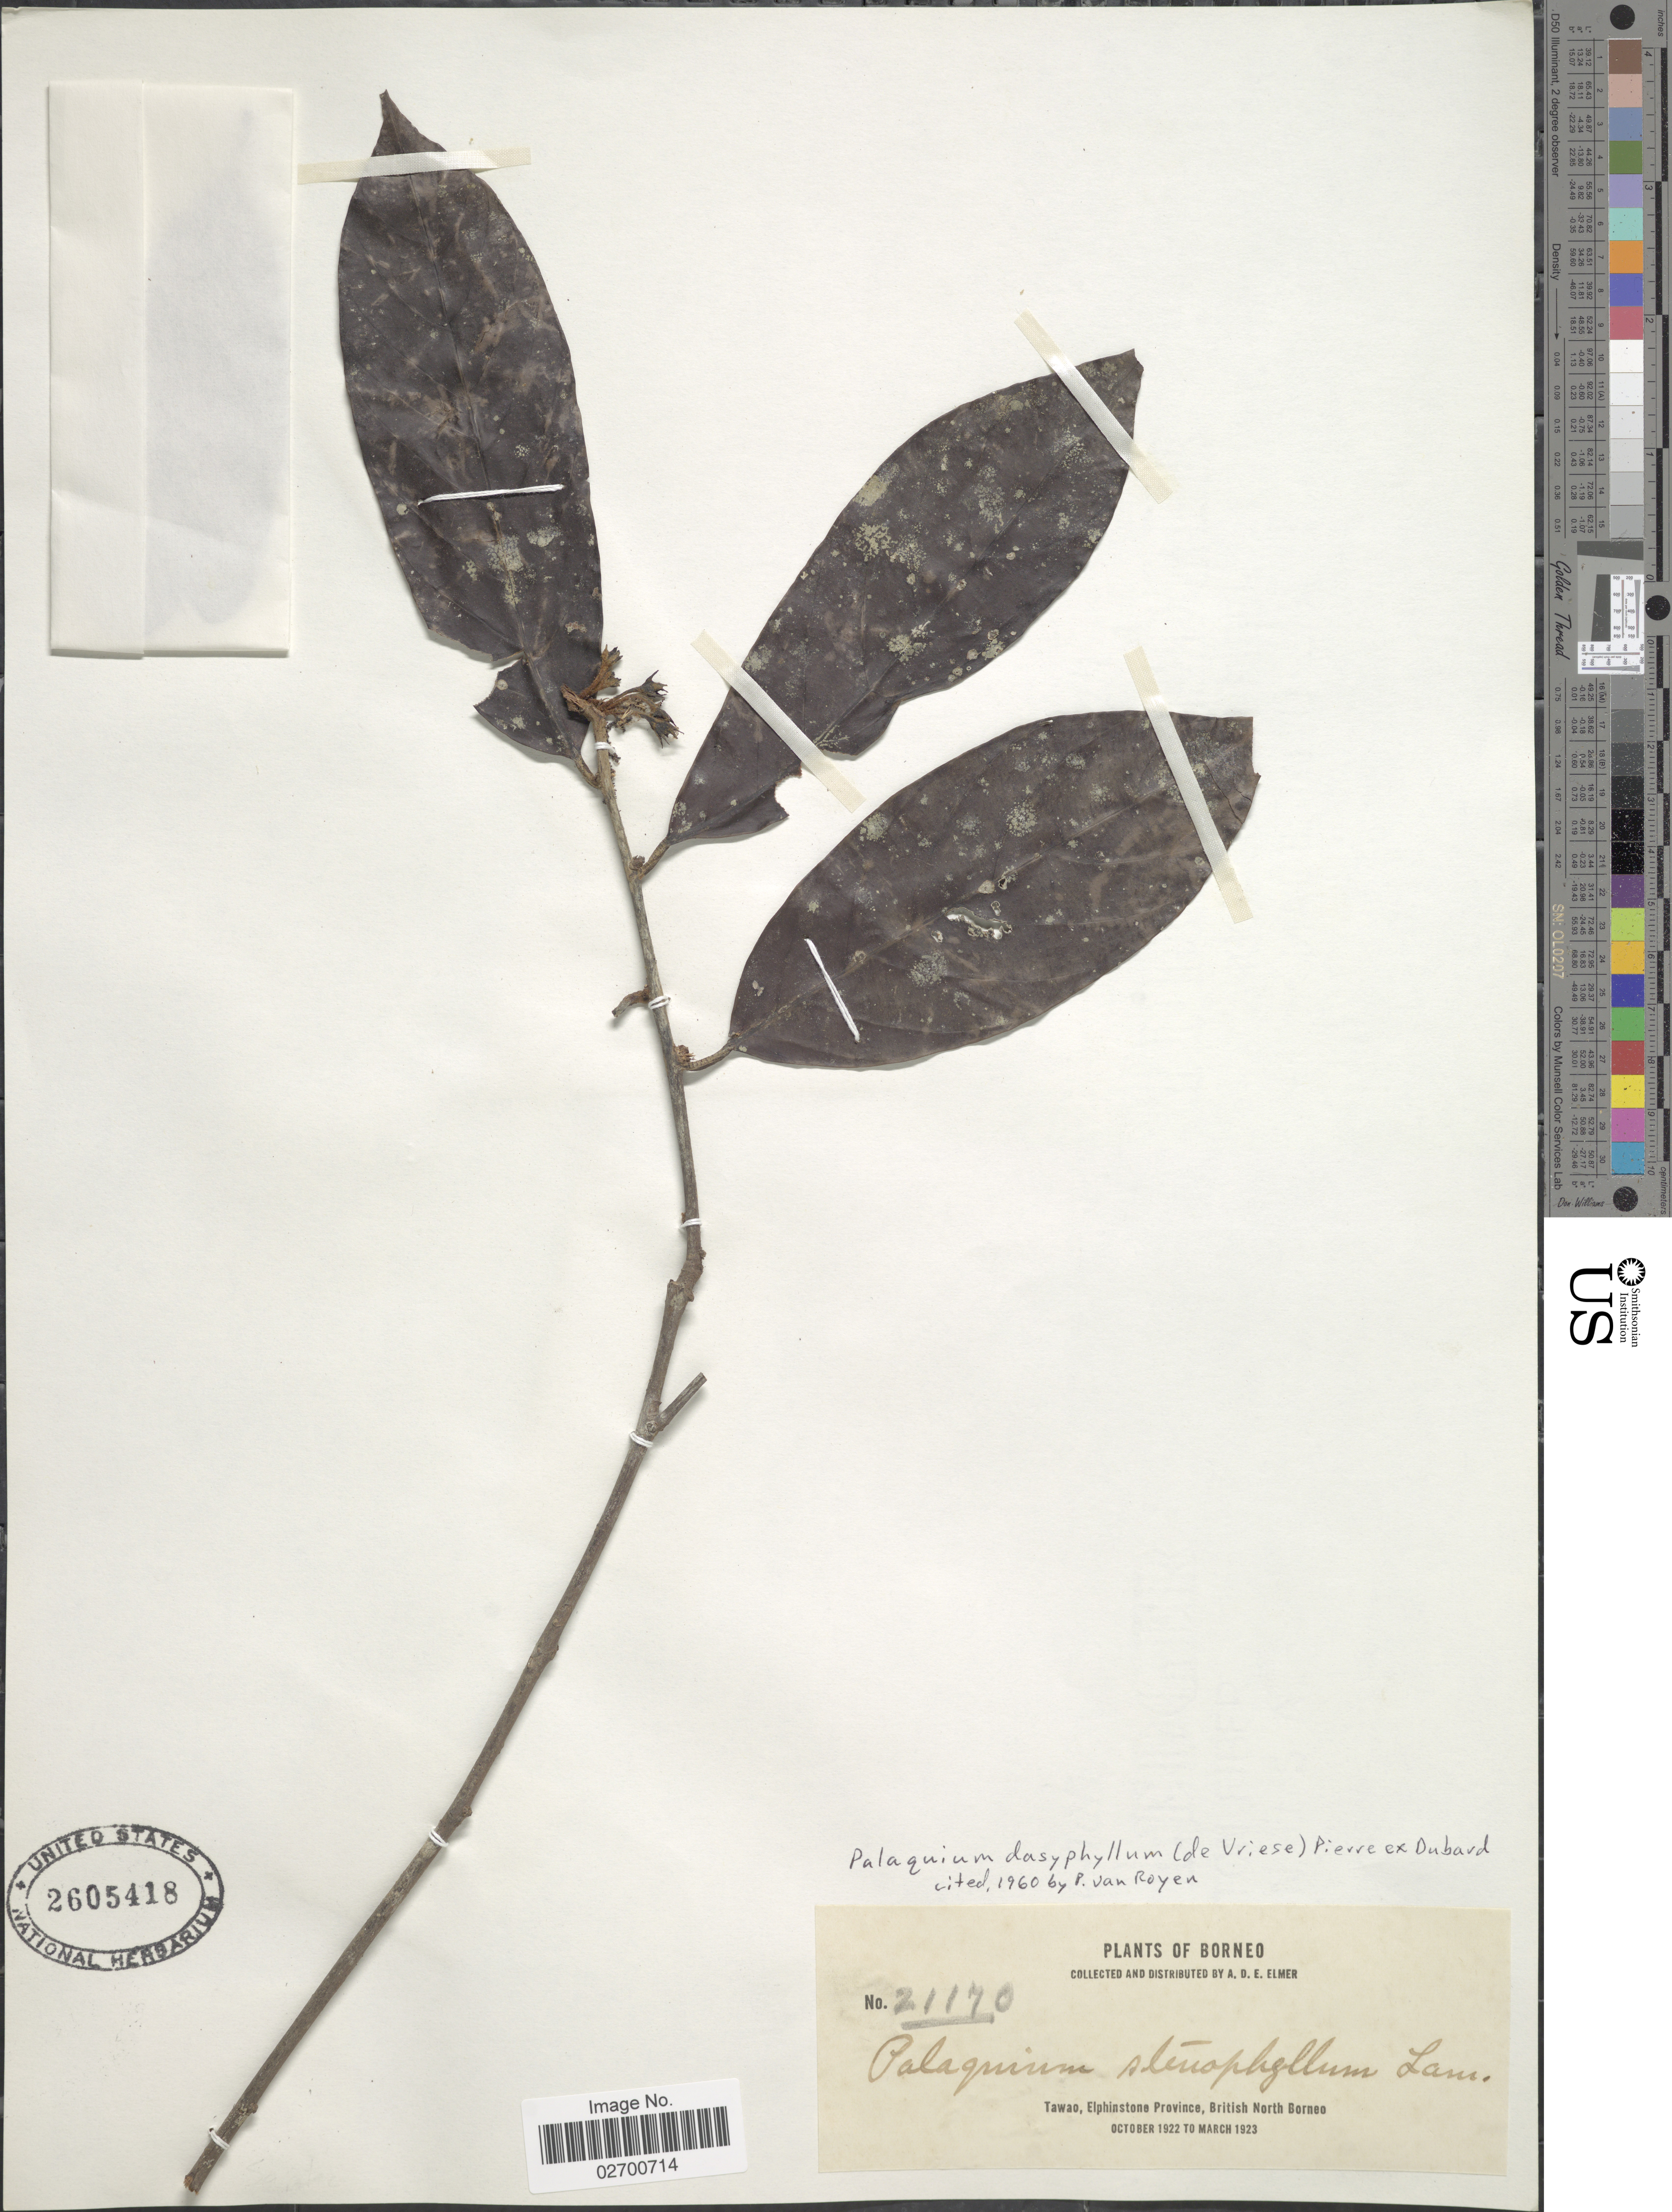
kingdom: Plantae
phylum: Tracheophyta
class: Magnoliopsida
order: Ericales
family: Sapotaceae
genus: Palaquium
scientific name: Palaquium dasyphyllum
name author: Pierre ex Dubard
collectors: A. D. E. Elmer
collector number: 21170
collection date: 1922-10/1923-03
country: Malaysia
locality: Borneo. Tawao, Elphinstone Province, British North Borneo.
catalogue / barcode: US 2605418